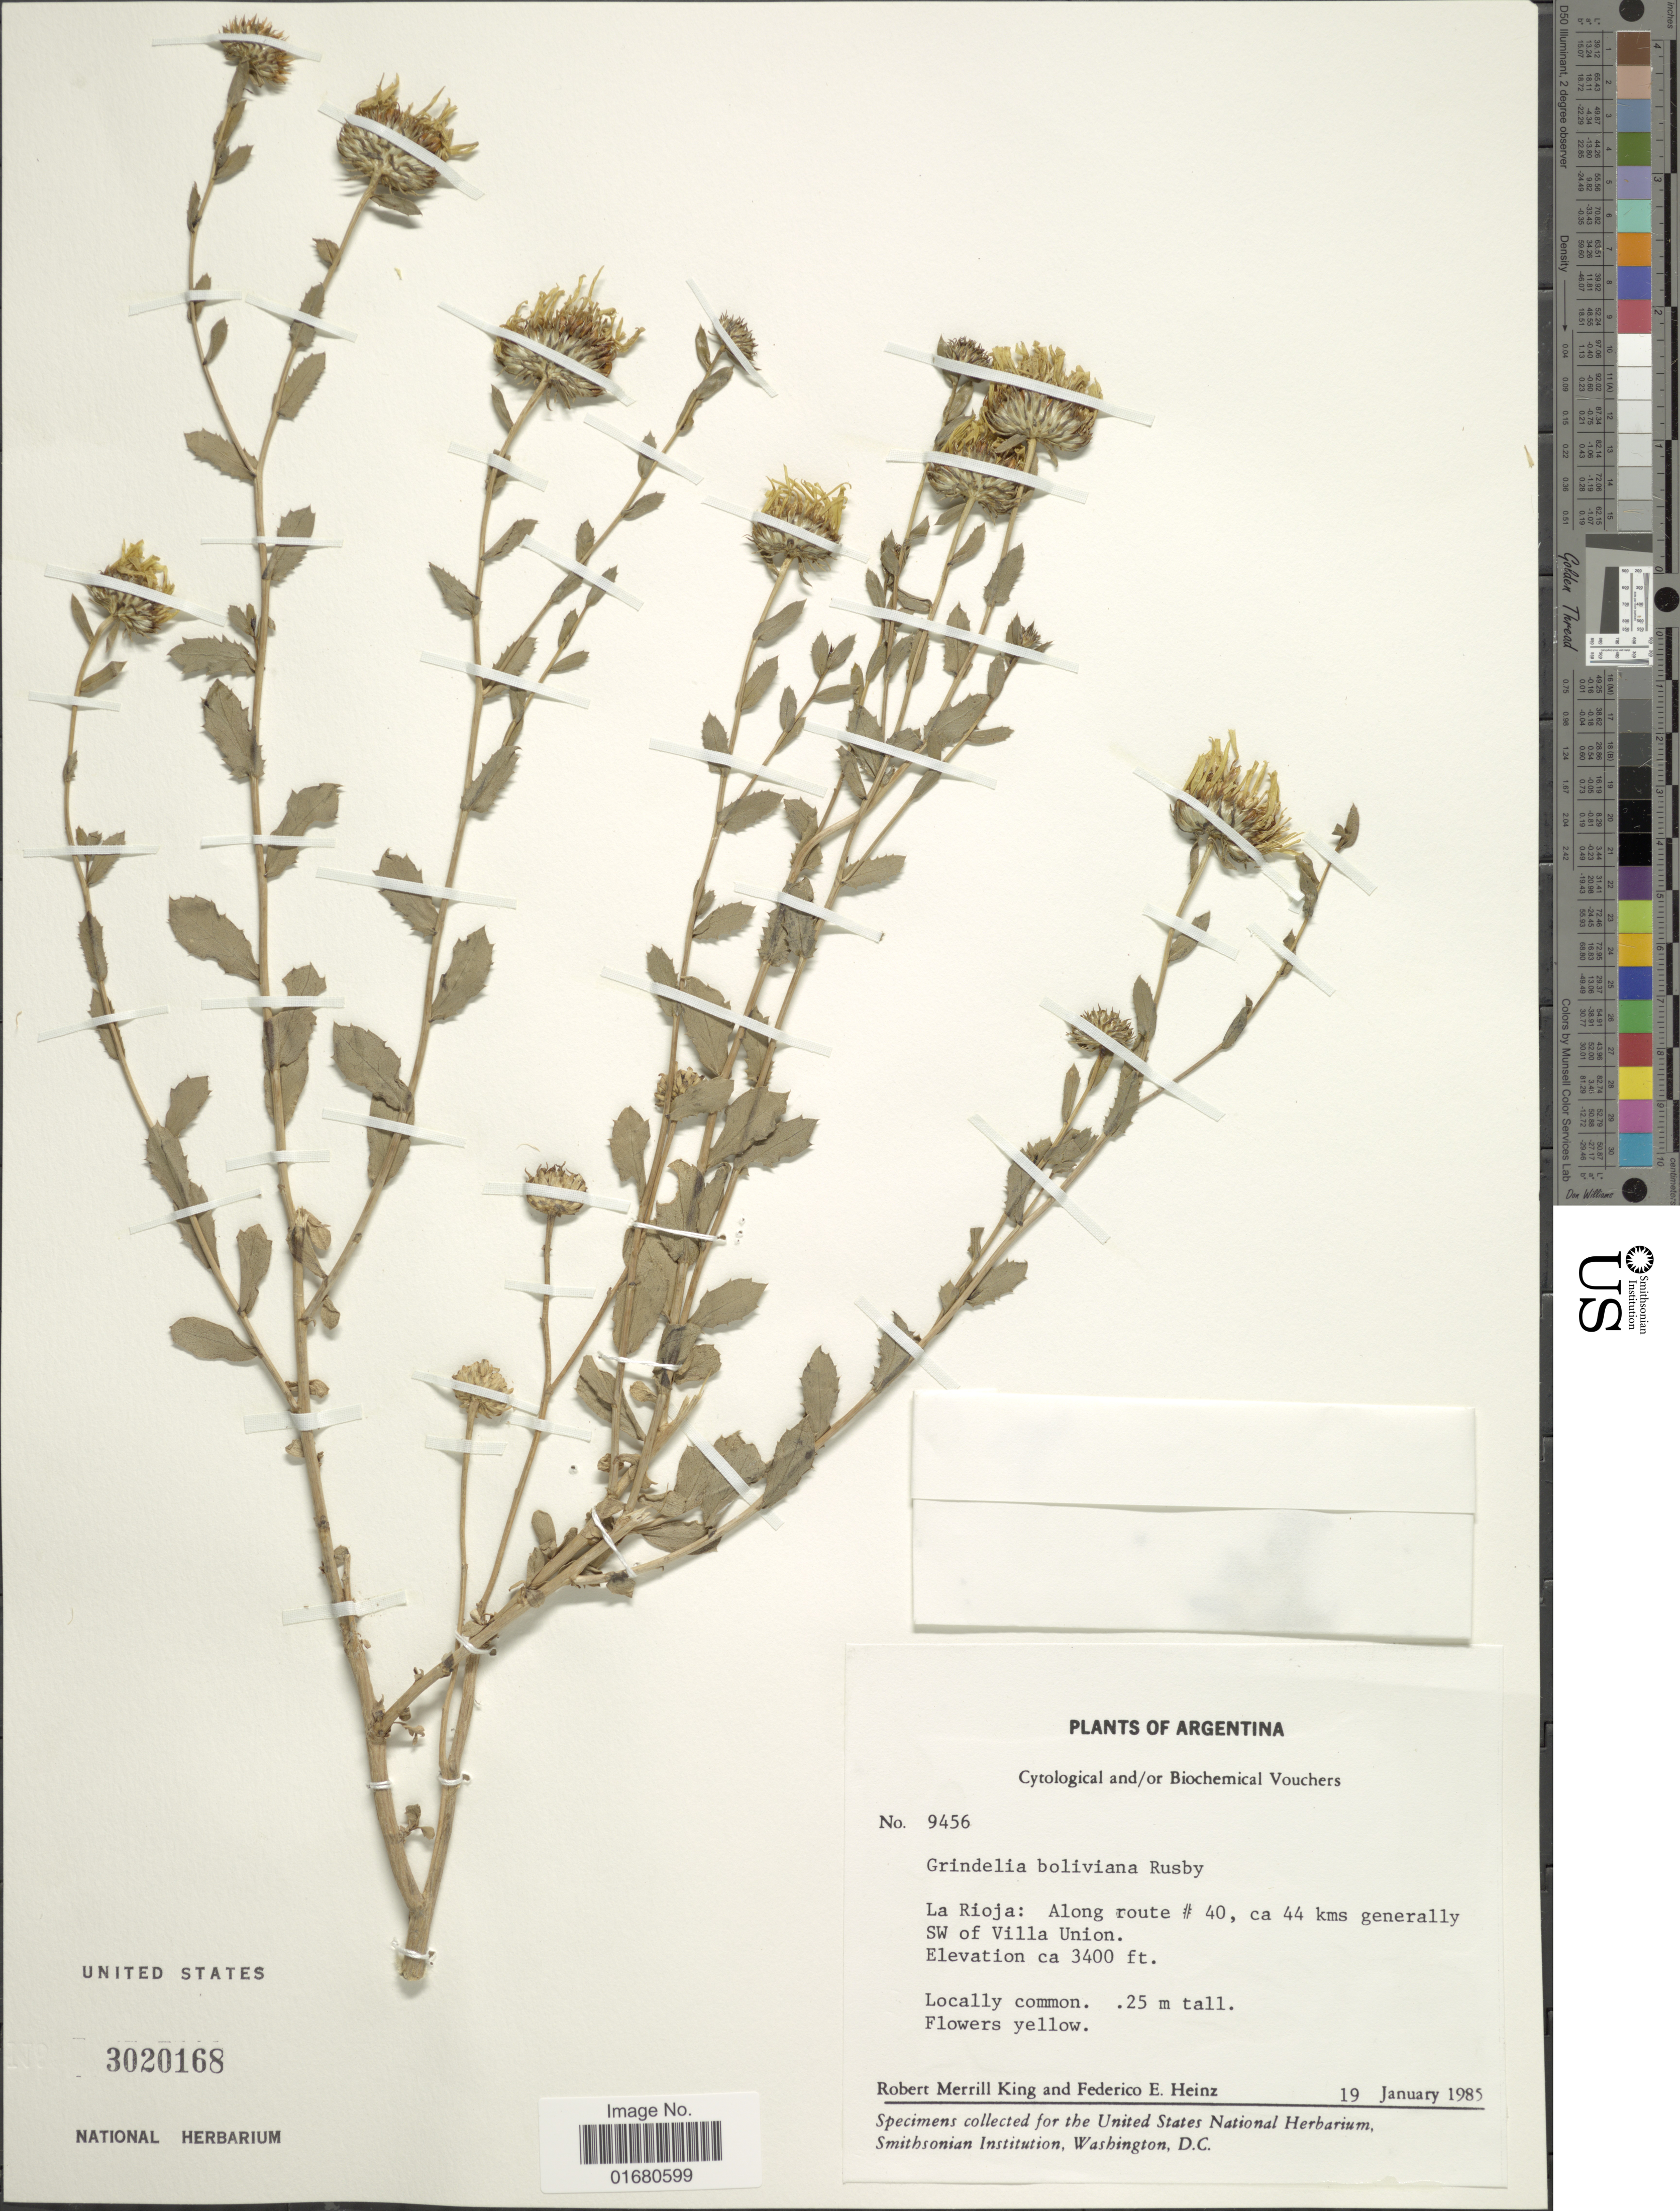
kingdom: Plantae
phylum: Tracheophyta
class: Magnoliopsida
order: Asterales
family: Asteraceae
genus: Grindelia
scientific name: Grindelia pulchella var. pulchella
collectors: R. M. King & F. Heinz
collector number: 9456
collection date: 1985-01-19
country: Argentina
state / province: La Rioja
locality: Along route #40, ca. 44 kms generally SW of Villa Union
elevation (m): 1036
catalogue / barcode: US 3020168